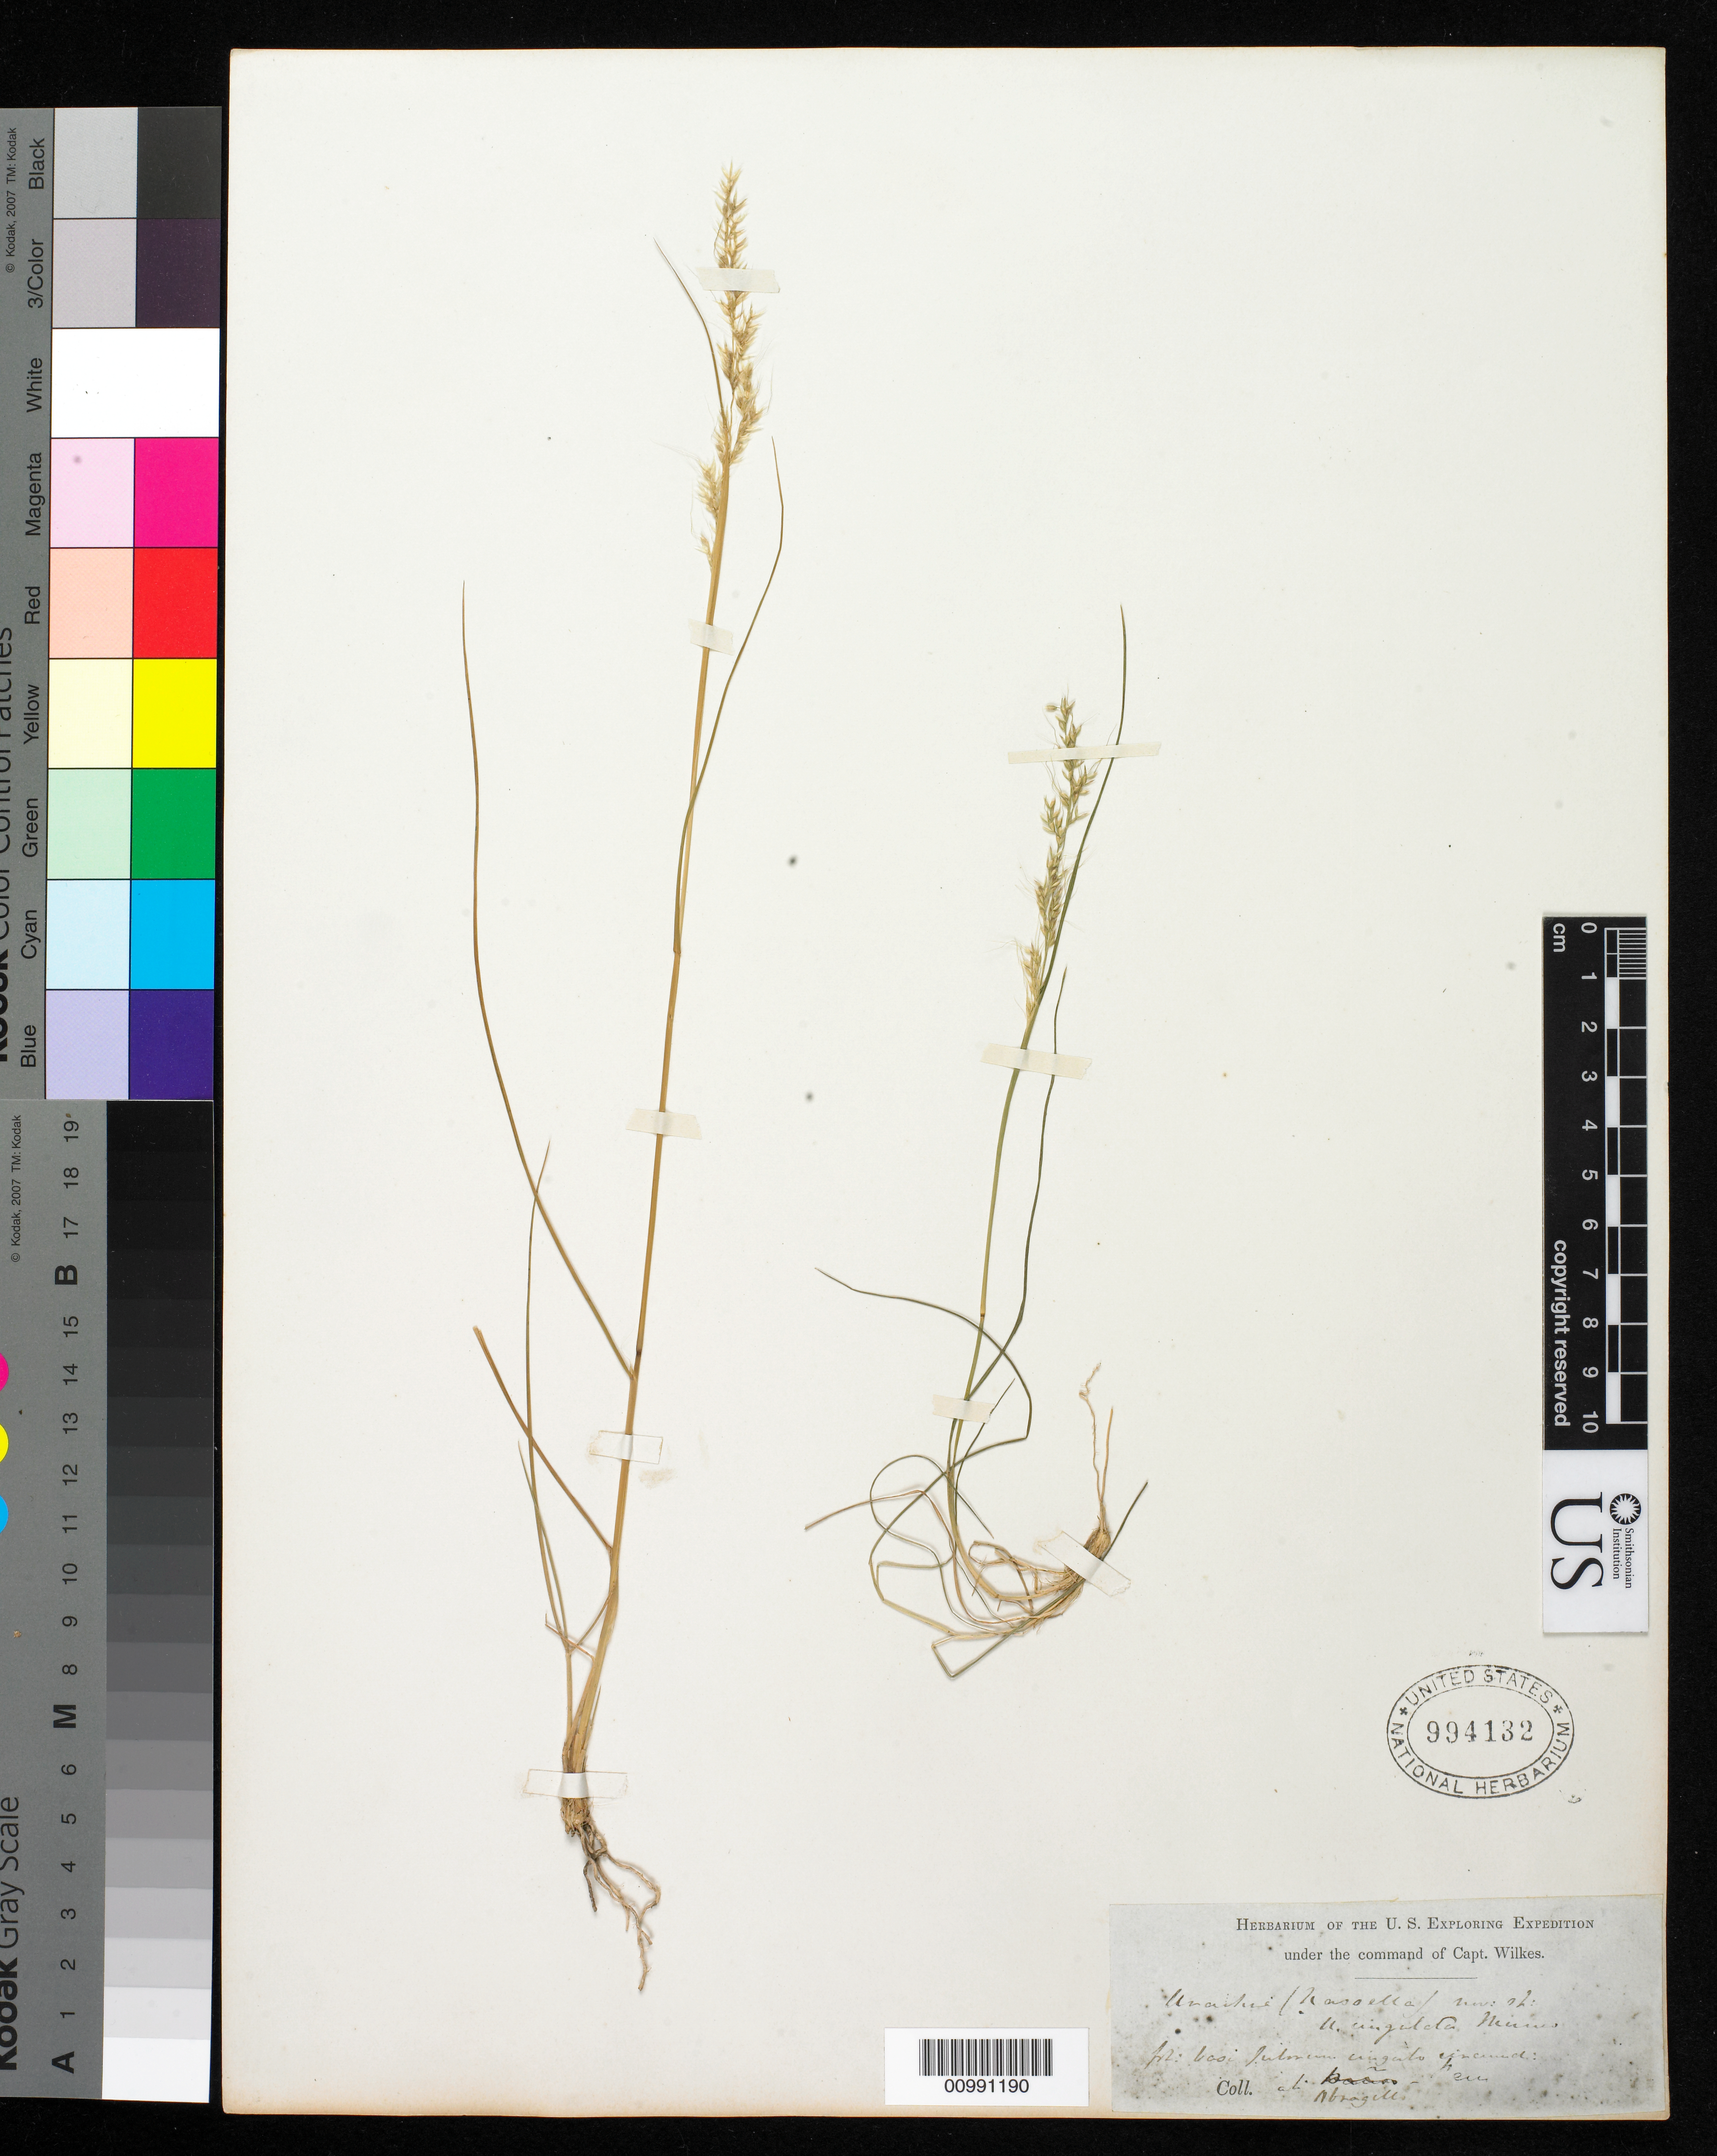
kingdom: Plantae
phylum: Tracheophyta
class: Liliopsida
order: Poales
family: Poaceae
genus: Nassella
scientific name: Nassella pubiflora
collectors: Wilkes Explor. Exped.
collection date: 1838/1842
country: Peru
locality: Obrajillo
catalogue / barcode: US 994132